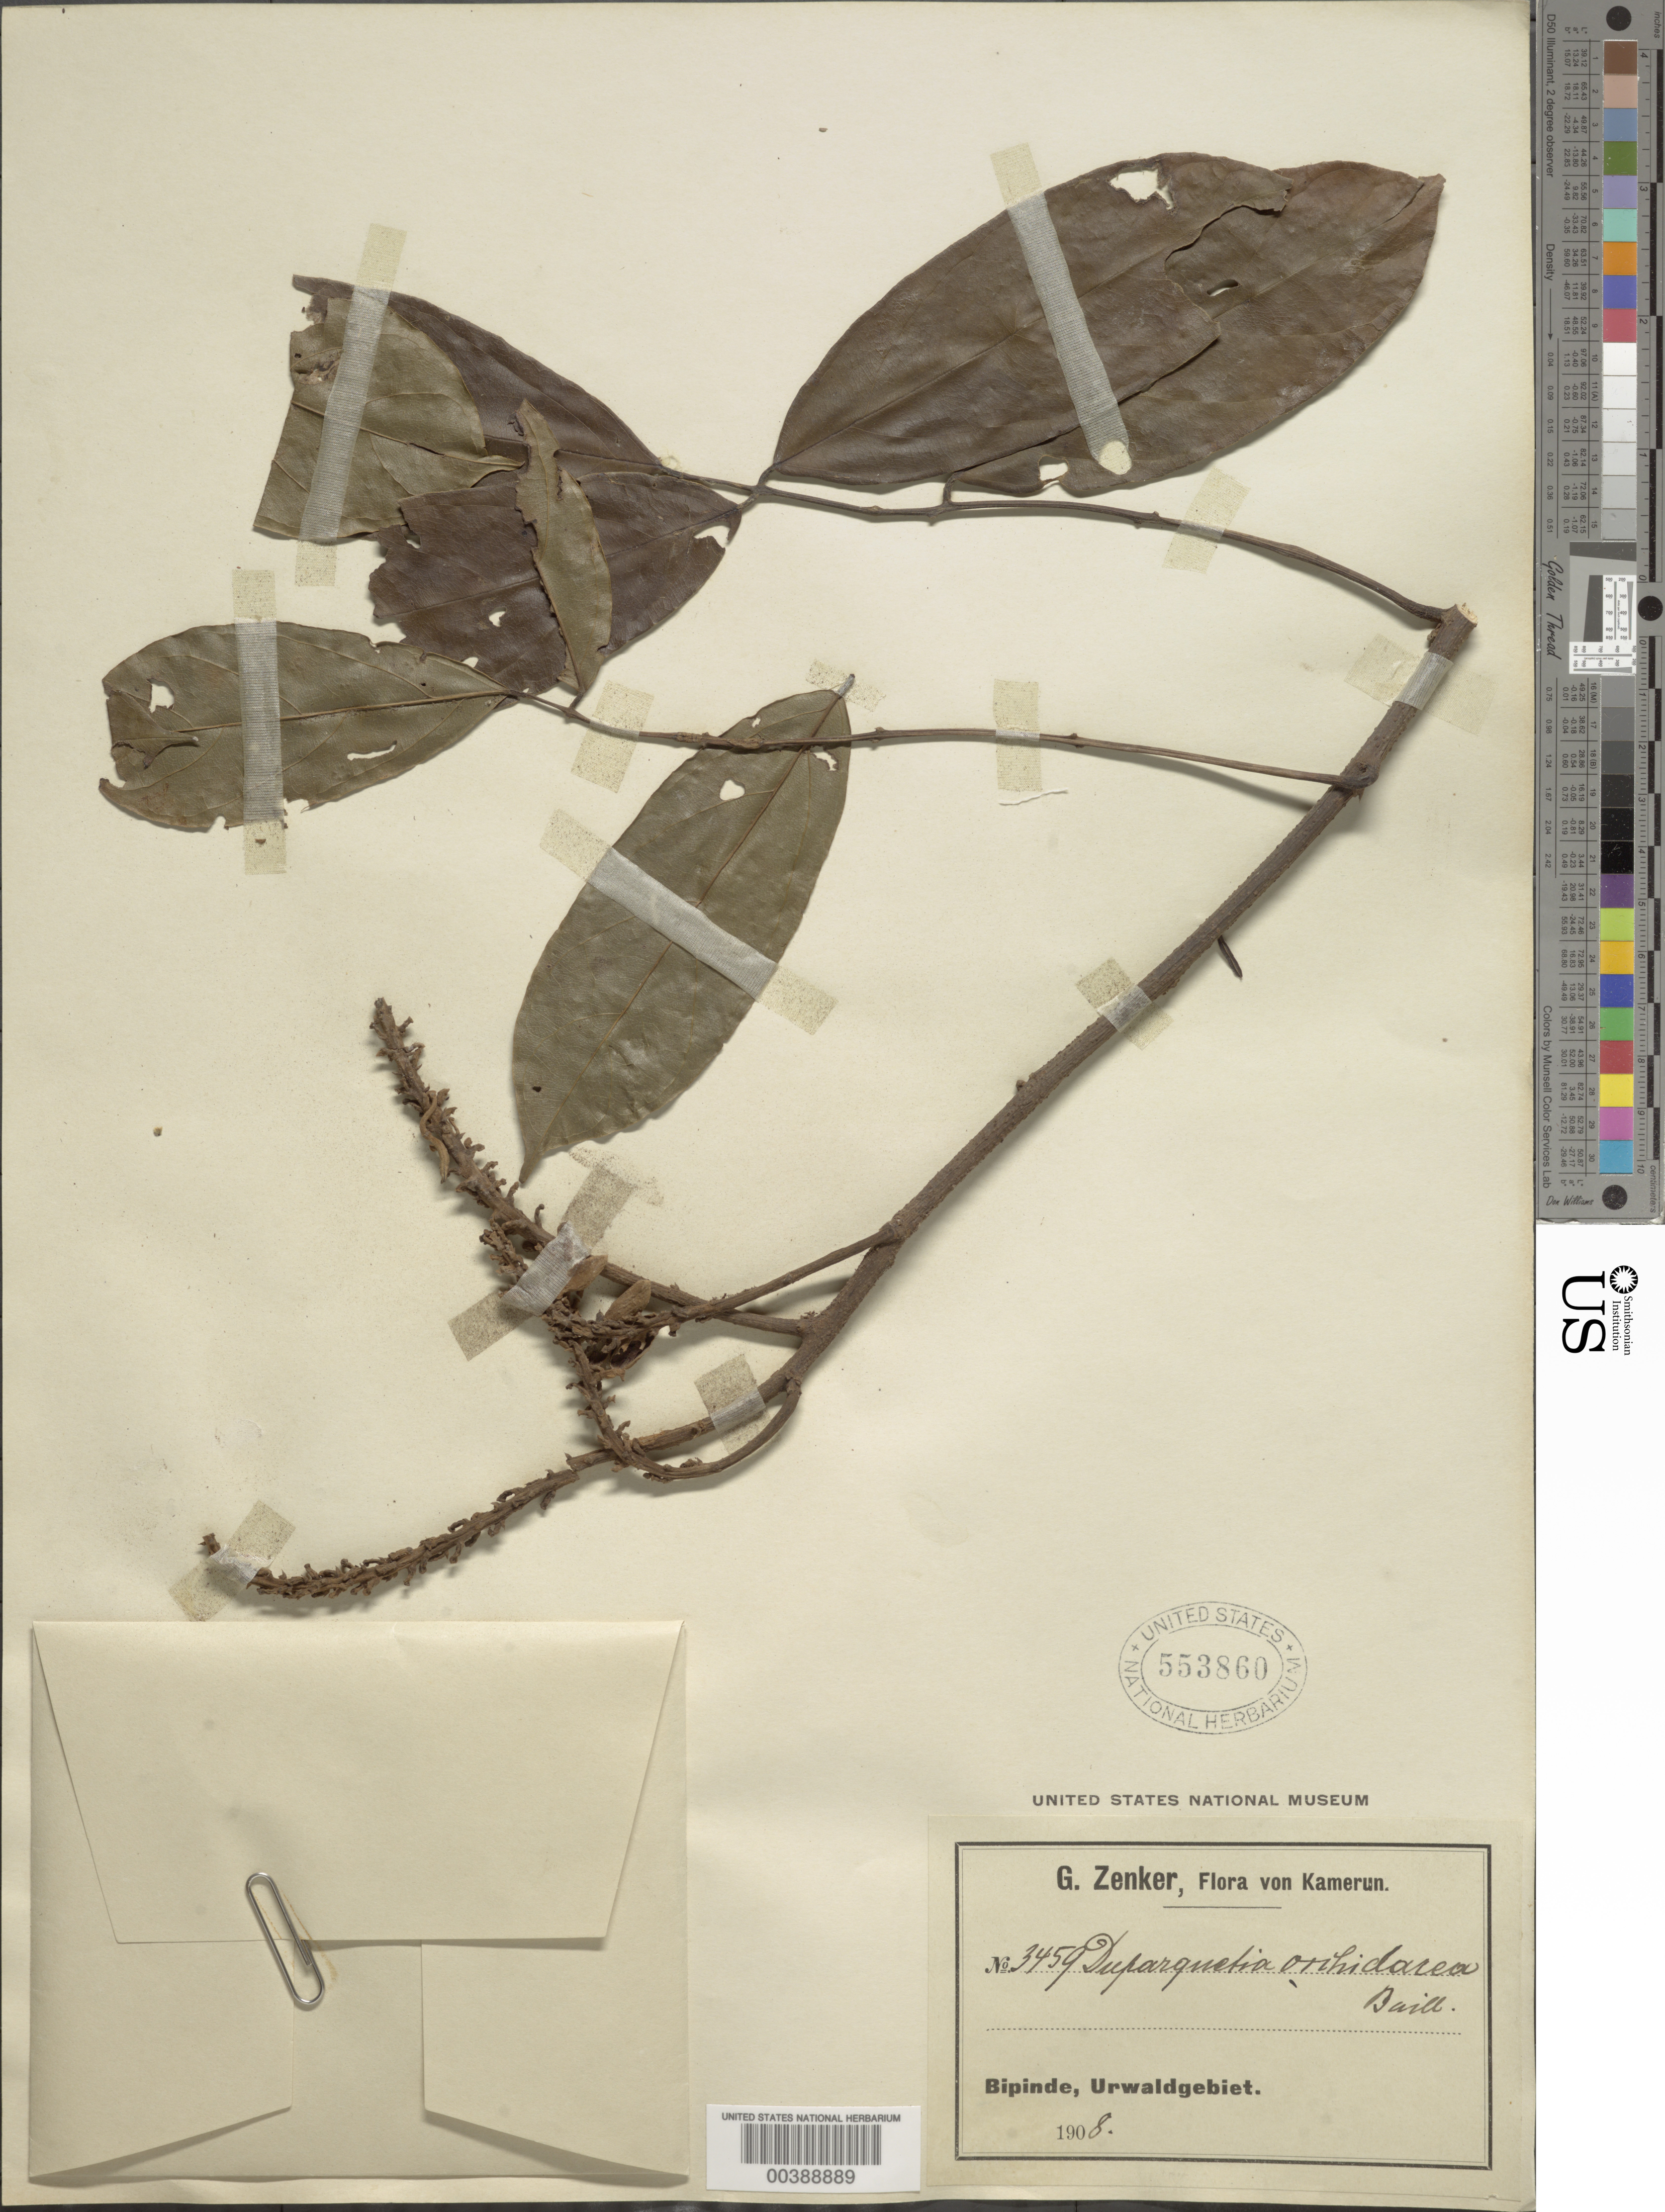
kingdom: Plantae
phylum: Tracheophyta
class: Magnoliopsida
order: Fabales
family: Fabaceae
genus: Duparquetia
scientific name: Duparquetia orchidacea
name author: Baill.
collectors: G. A. Zenker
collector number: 3459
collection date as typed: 1908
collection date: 1908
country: Cameroon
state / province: Sud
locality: Kamerun, Bipinde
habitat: Urwaldgebiet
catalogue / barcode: US 553860